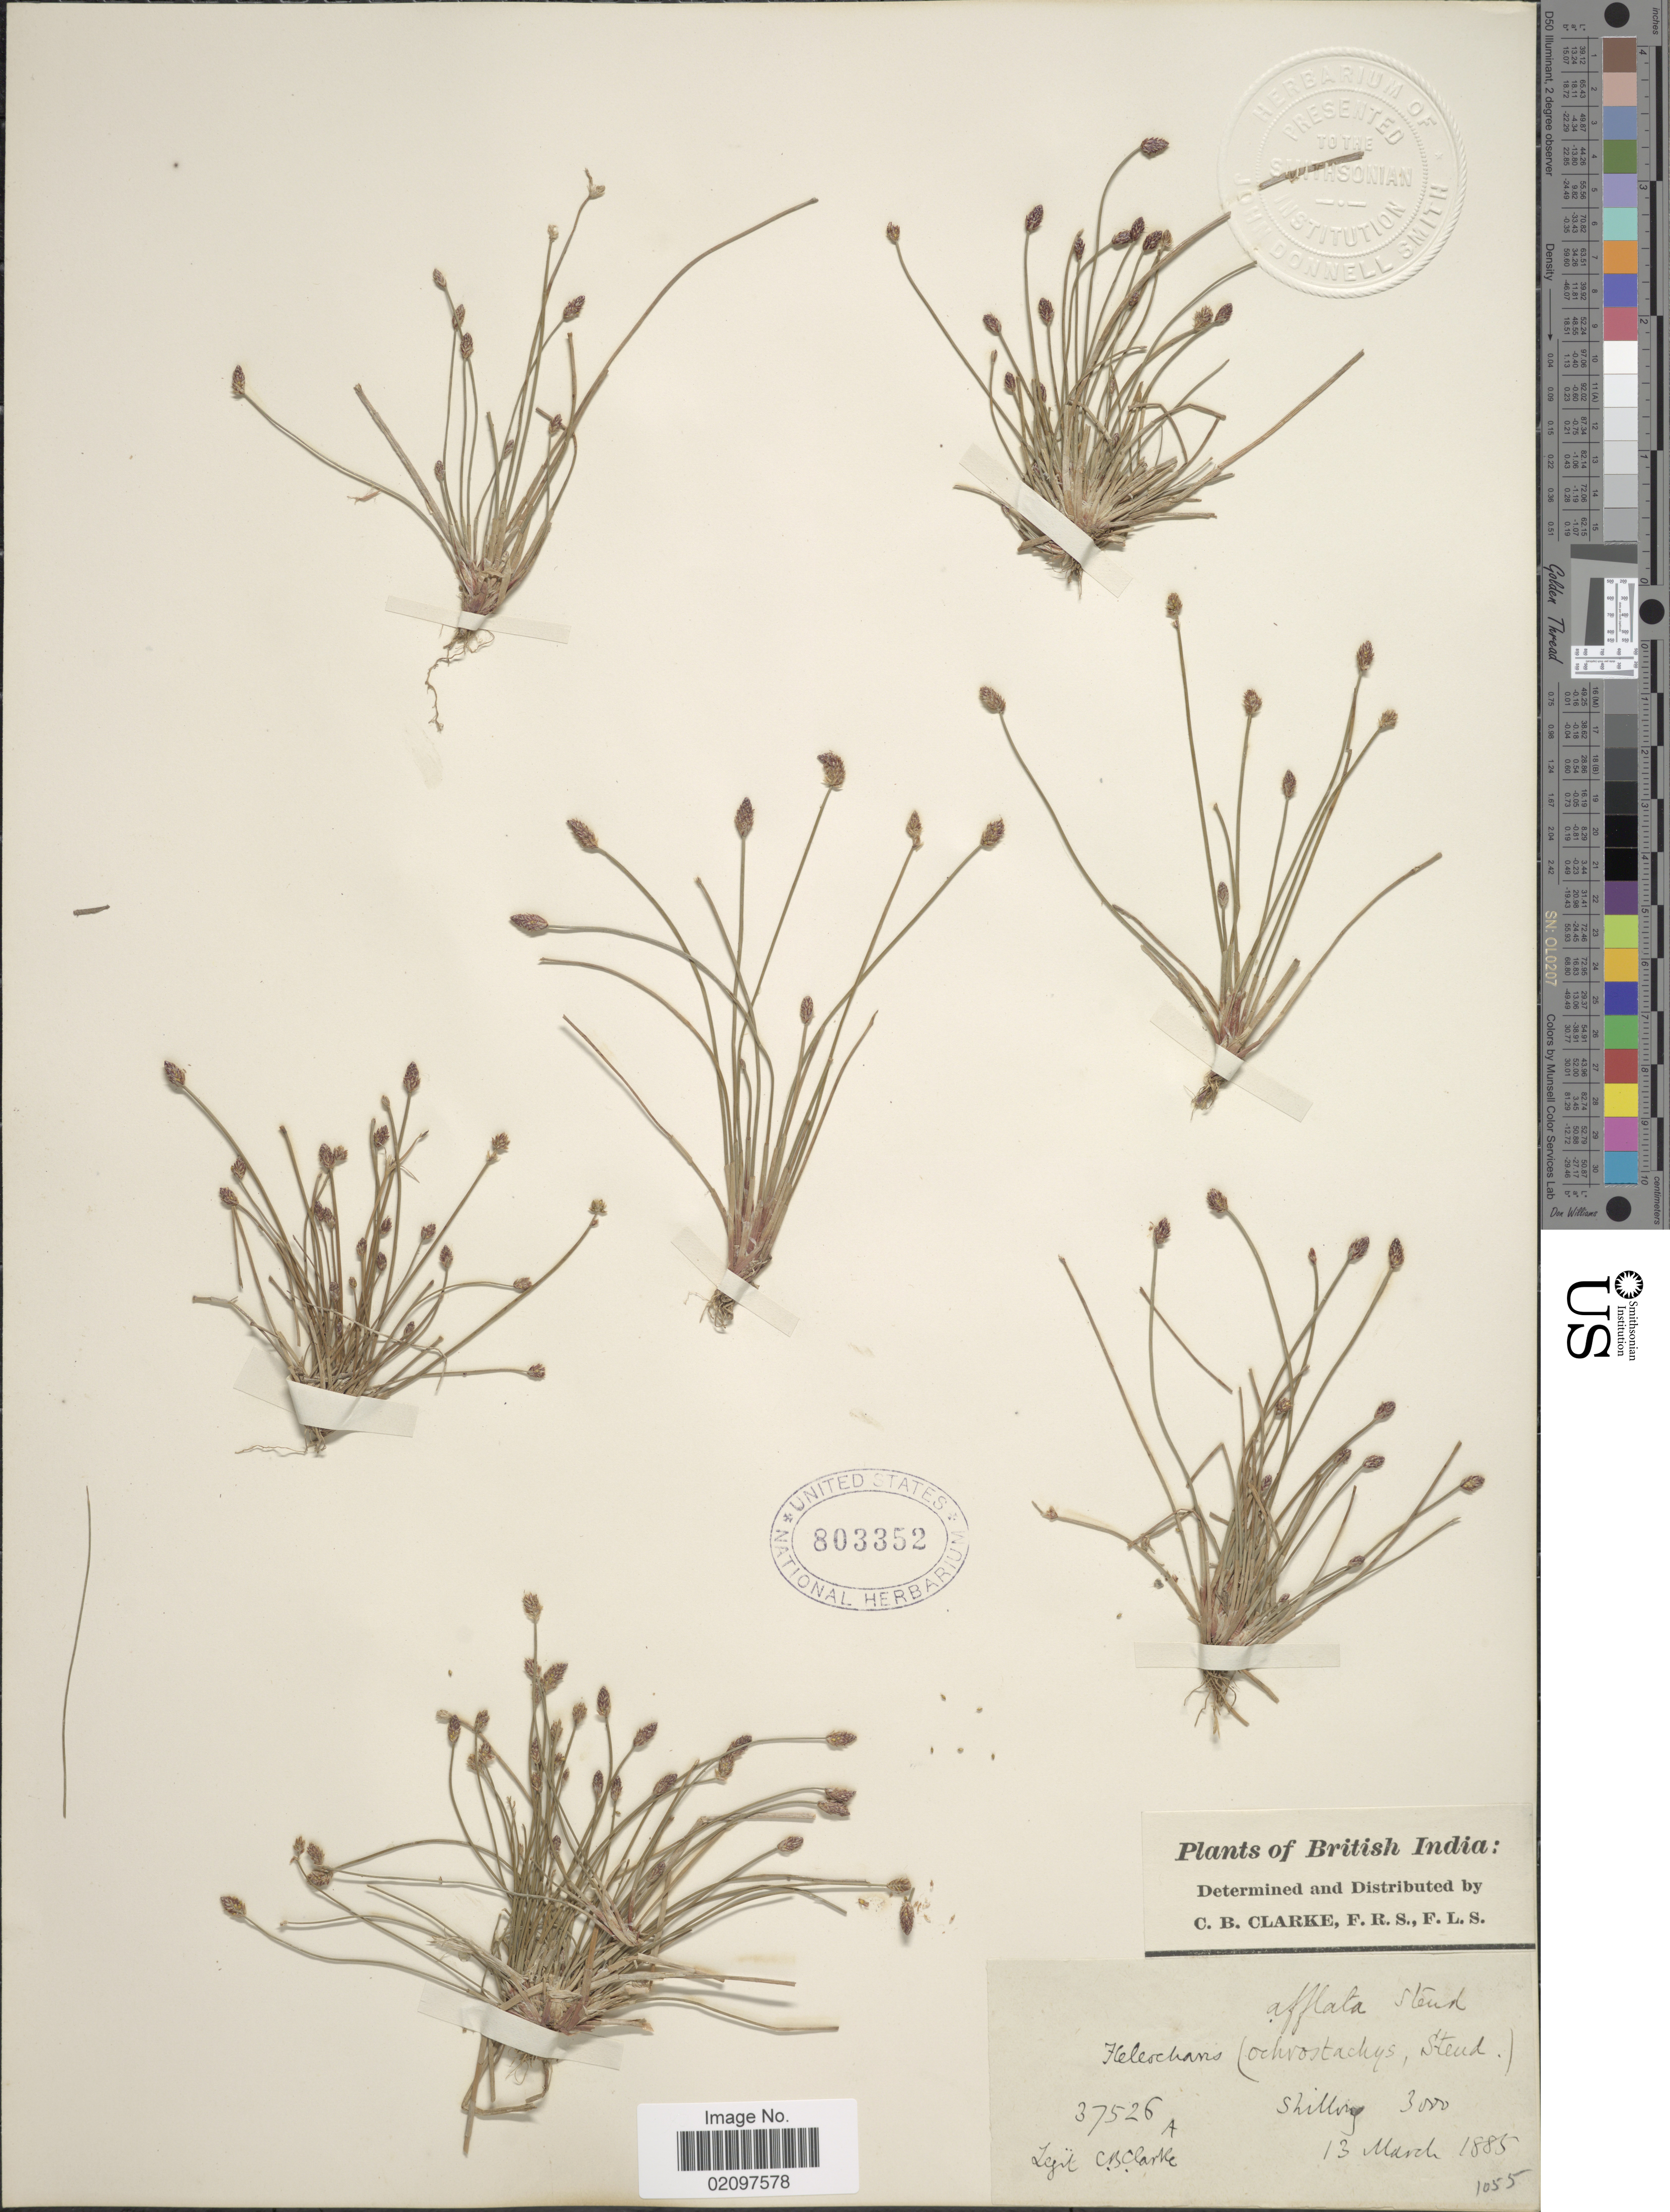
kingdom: Plantae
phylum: Tracheophyta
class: Liliopsida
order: Poales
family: Cyperaceae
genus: Eleocharis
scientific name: Eleocharis congesta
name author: D. Don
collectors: C. B. Clarke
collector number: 37526A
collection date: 1885-03-13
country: India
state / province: Meghalaya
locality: British India, Shillong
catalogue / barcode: US 803352